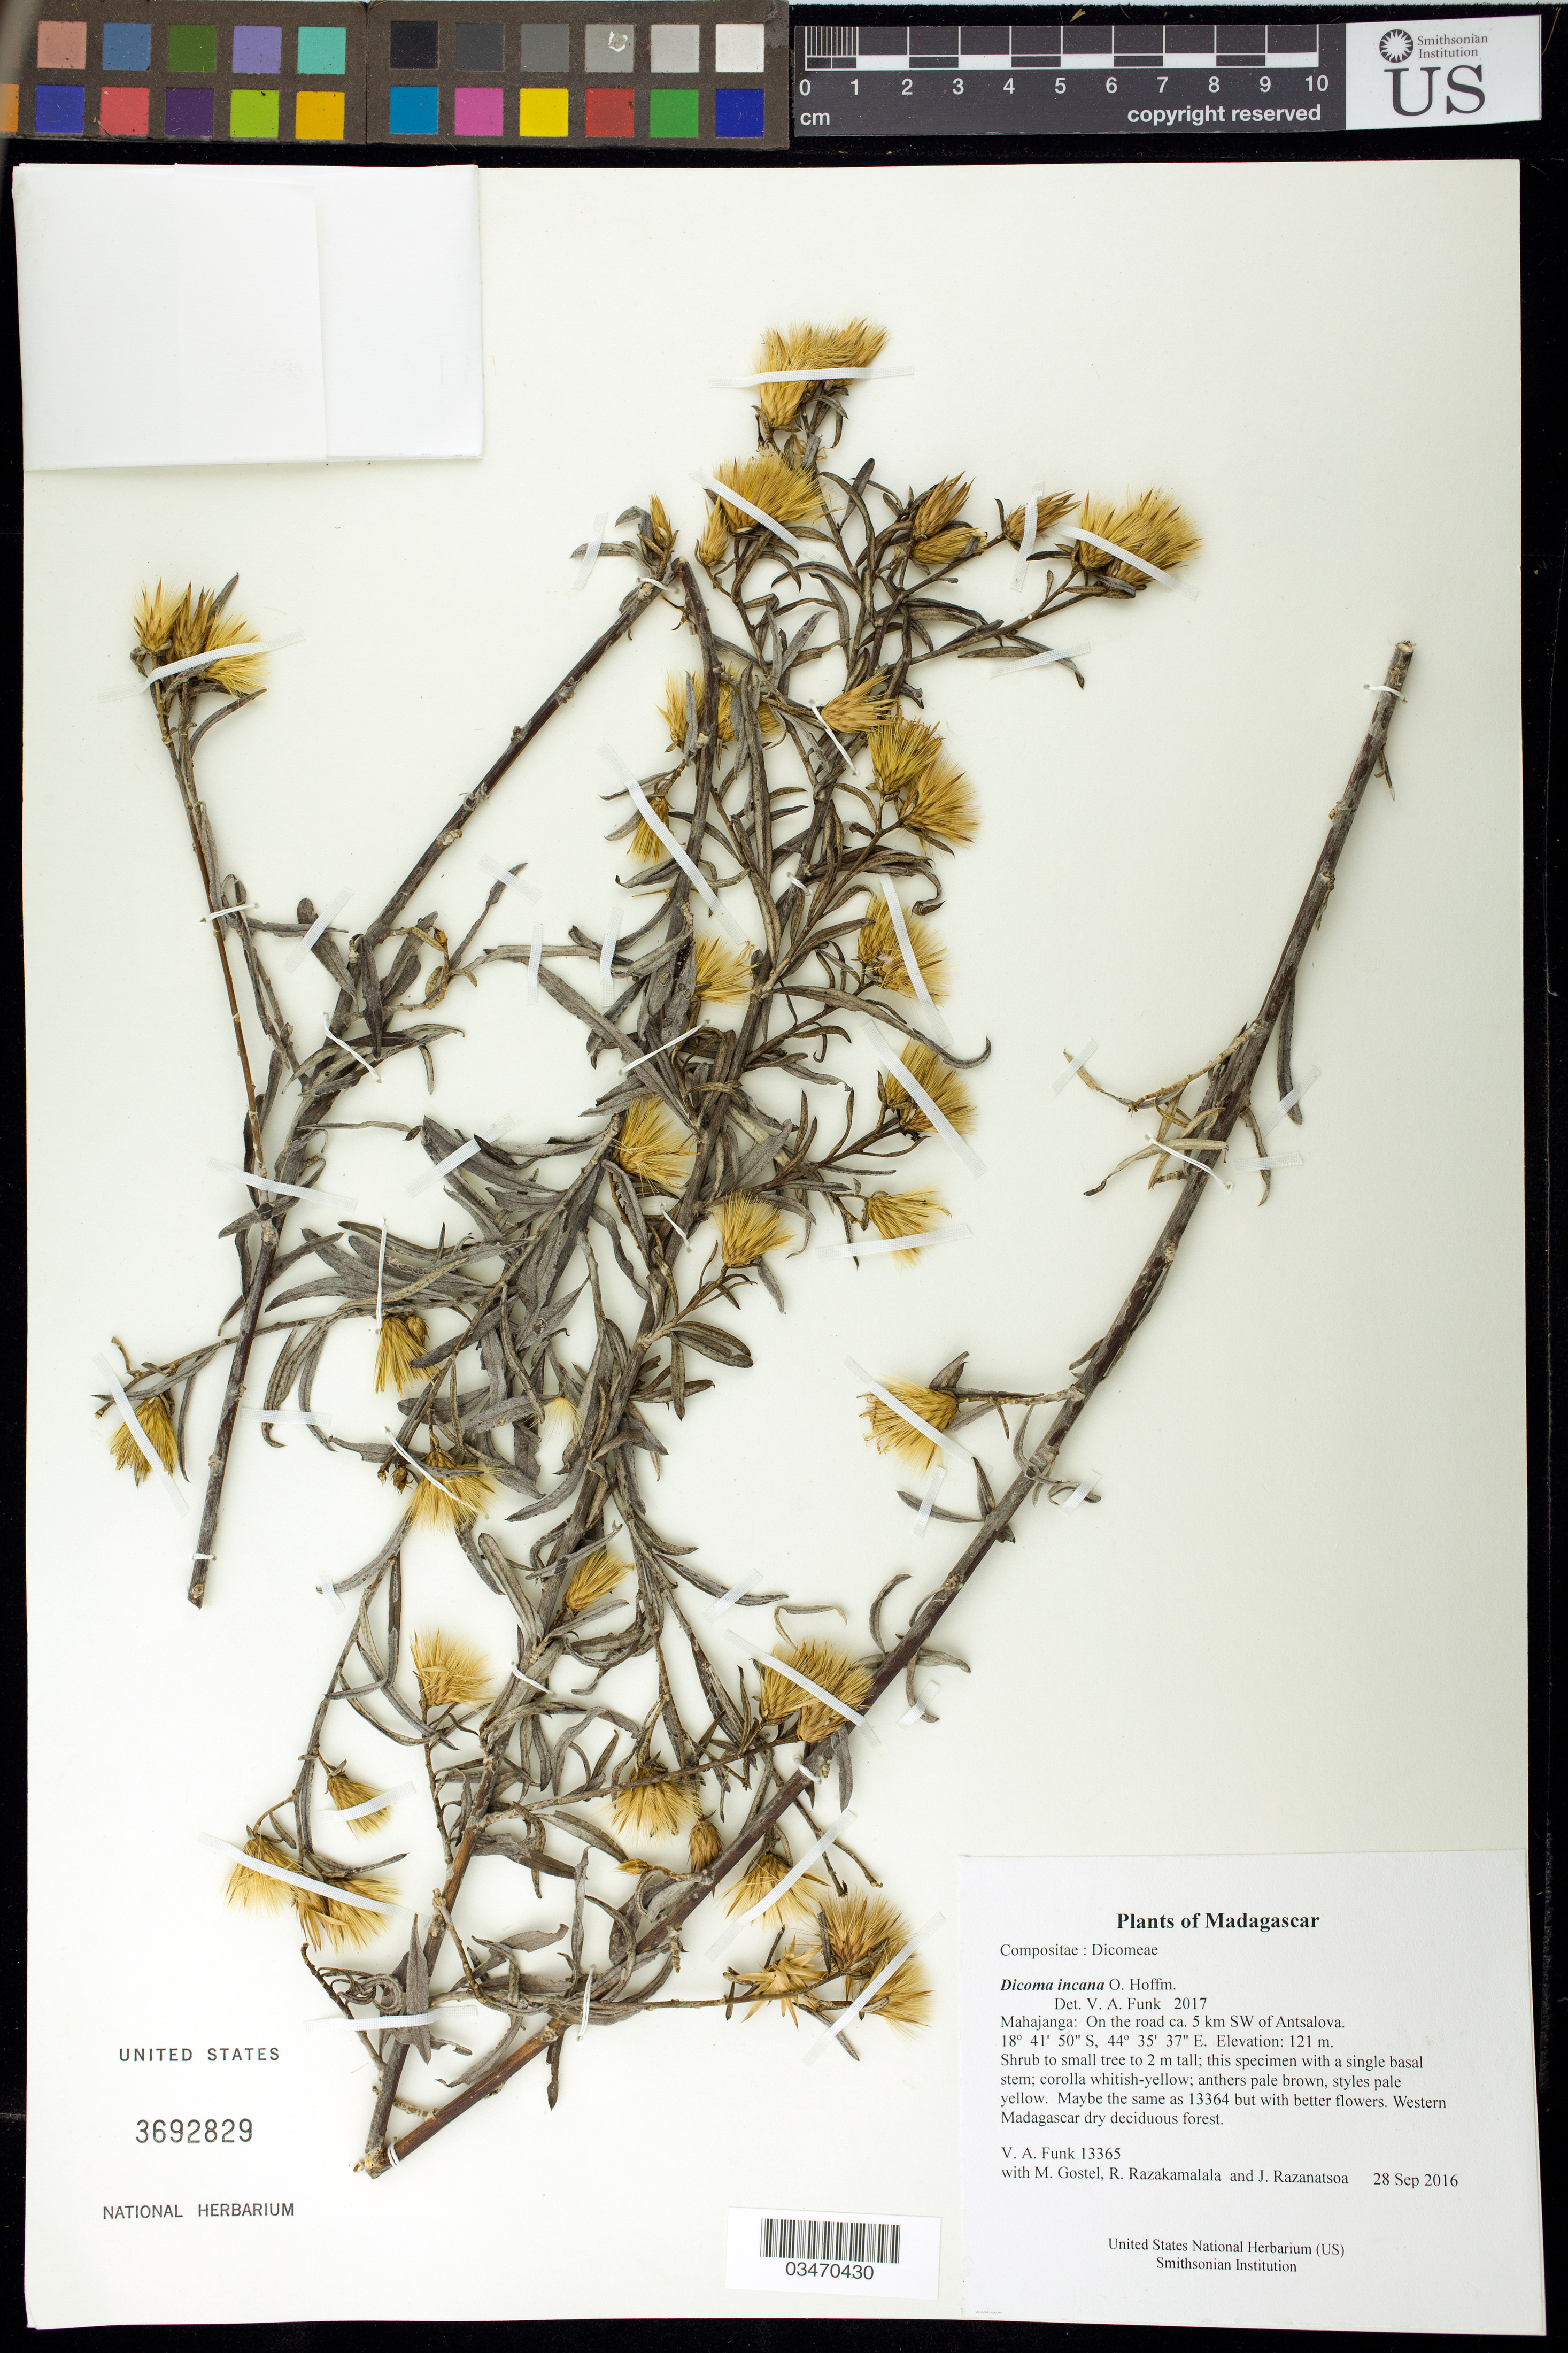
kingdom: Plantae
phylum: Tracheophyta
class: Magnoliopsida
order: Asterales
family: Asteraceae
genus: Dicoma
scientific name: Dicoma incana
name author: O. Hoffm.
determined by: Funk, Vicki A., (BOT), Smithsonian Institution - National Museum of Natural History (UNITED STATES)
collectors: M. R. Gostel, R. Razakamalala & J. Razanatsoa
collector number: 13365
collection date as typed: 28 Sep 2016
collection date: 2016-09-28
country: Madagascar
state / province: Melaky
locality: On the road ca. 5 km SW of Antsalova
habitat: Western Madagascar dry deciduous forest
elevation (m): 121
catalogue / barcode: US 3692829